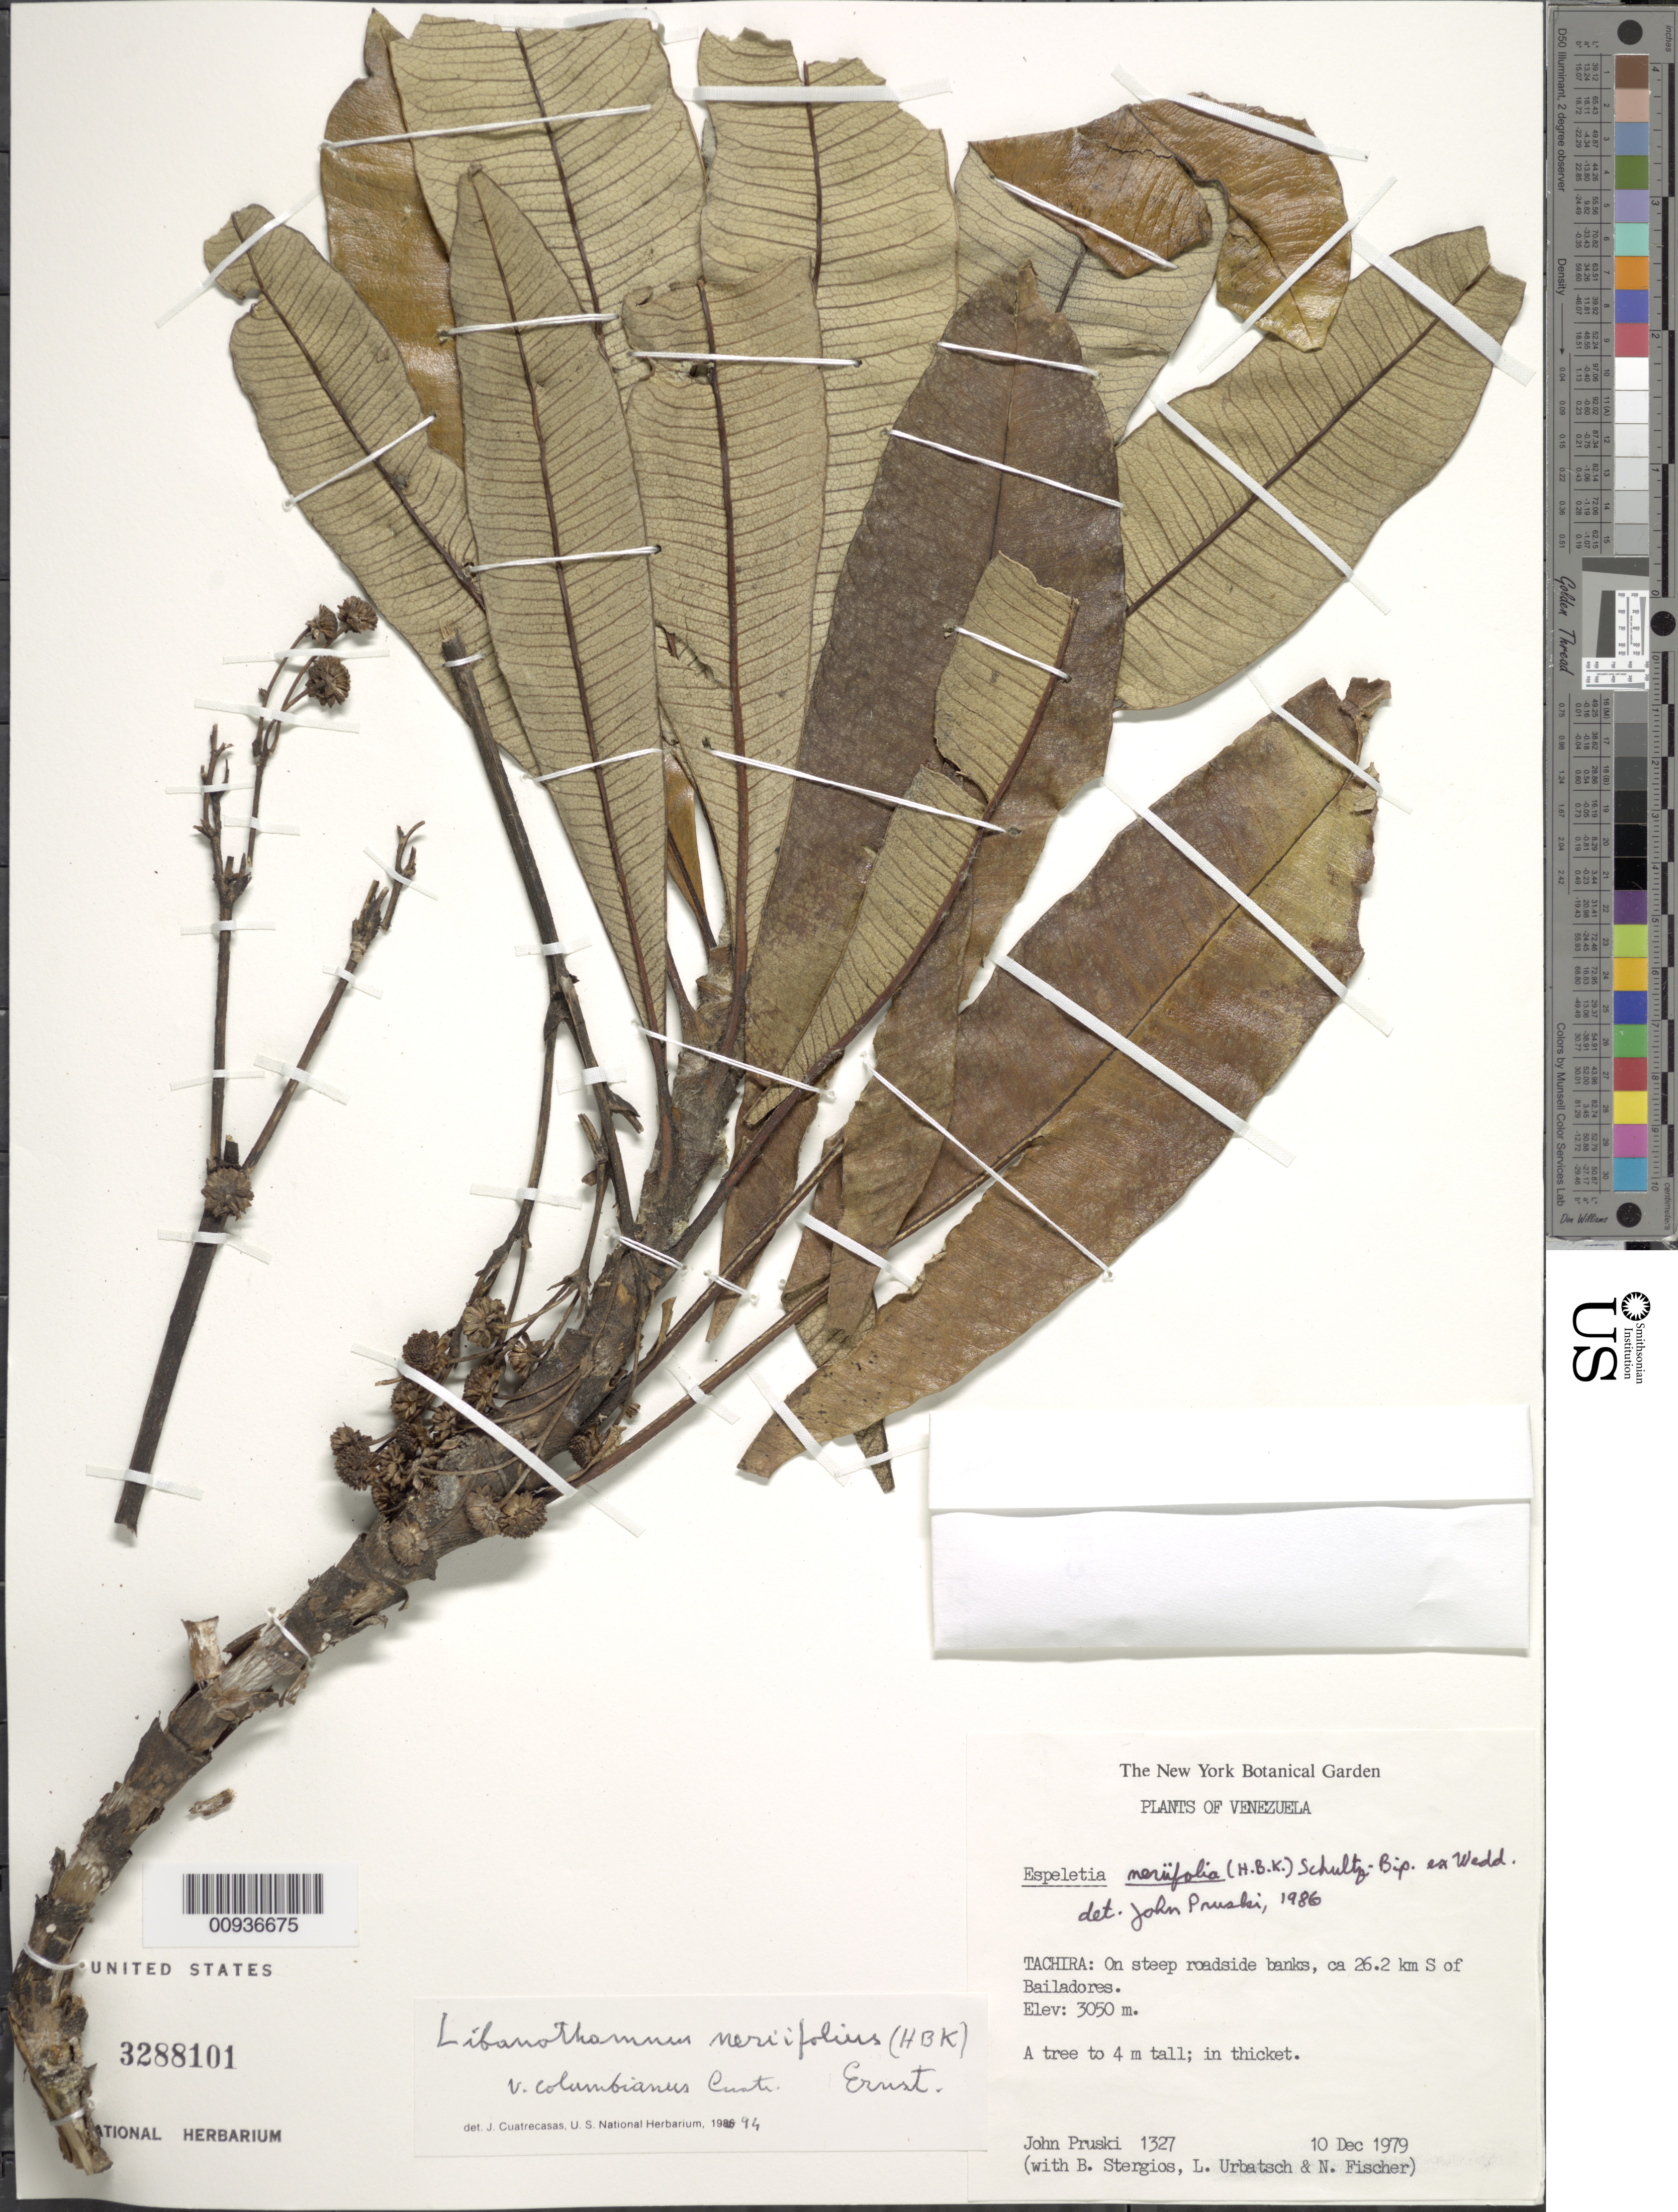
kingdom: Plantae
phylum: Tracheophyta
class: Magnoliopsida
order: Asterales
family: Asteraceae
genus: Libanothamnus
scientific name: Libanothamnus neriifolius var. columbicus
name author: (Cuatrec.) Cuatrec.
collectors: J. F. Pruski, B. G. Stergios, L. Urbatsch & N. Fischer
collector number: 1327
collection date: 1979-12-10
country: Venezuela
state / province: Táchira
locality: ca 26.2 km S of Bailadores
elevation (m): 3050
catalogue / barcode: US 3288101